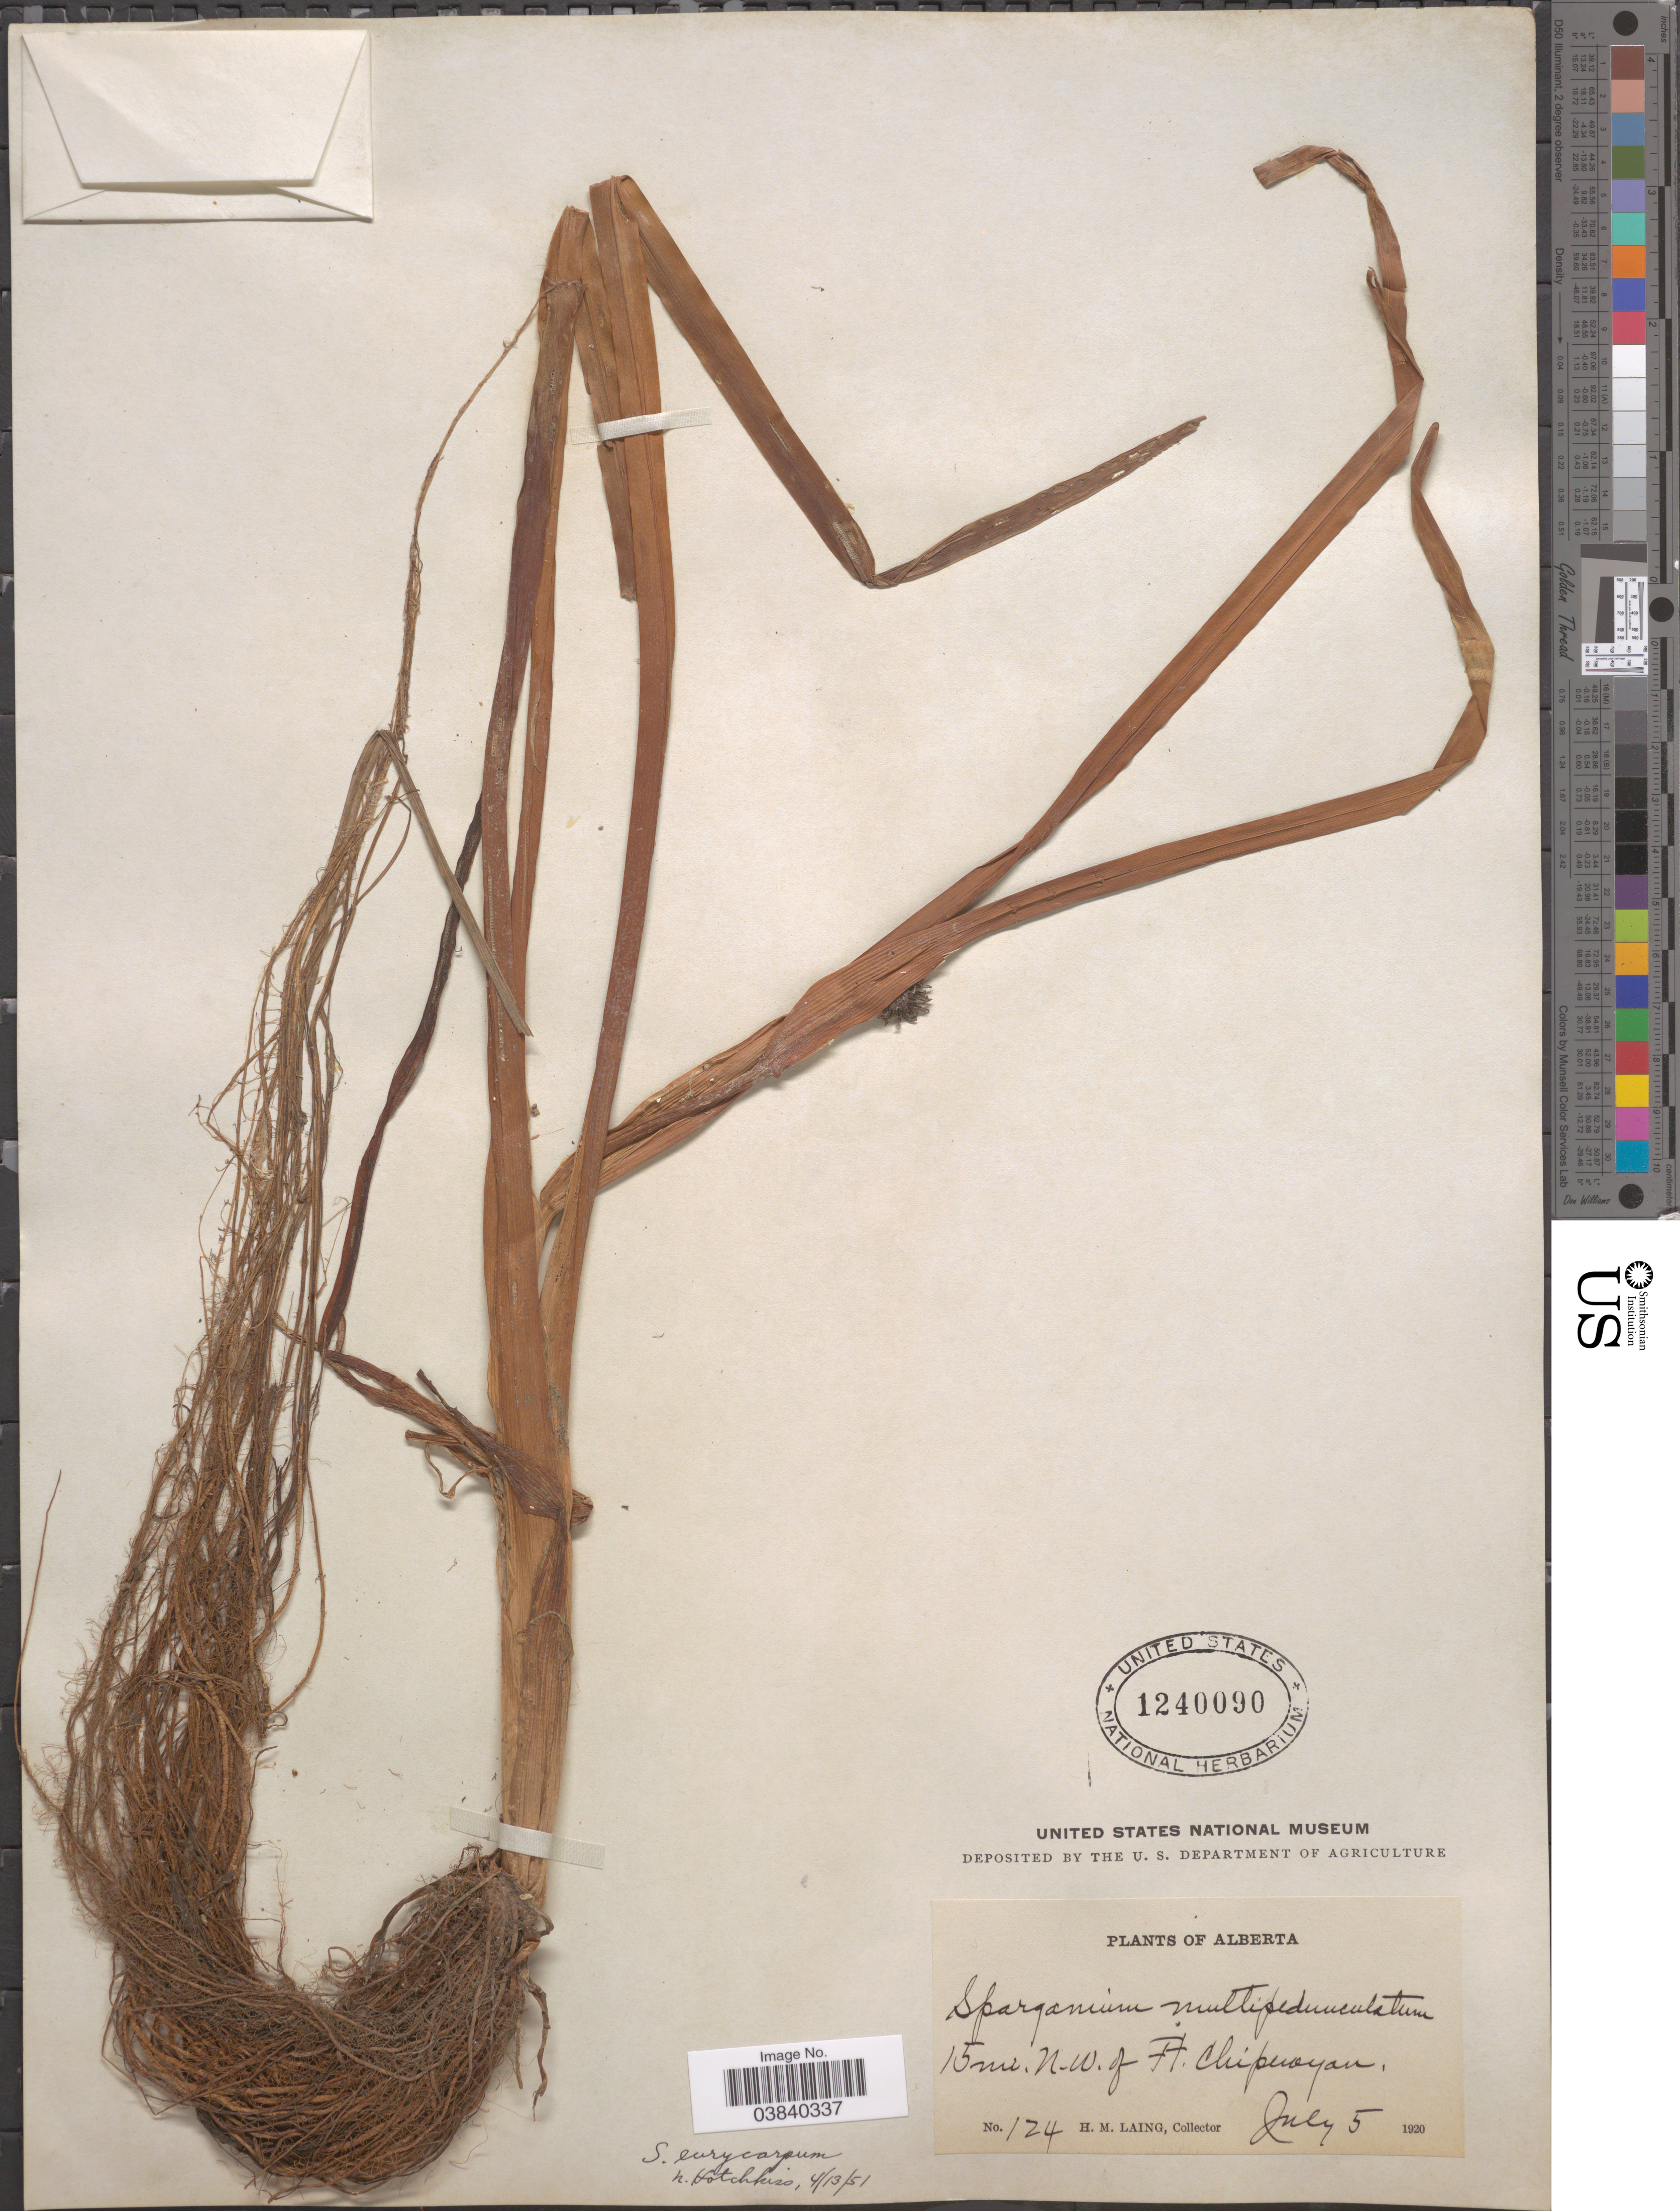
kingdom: Plantae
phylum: Tracheophyta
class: Liliopsida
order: Poales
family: Typhaceae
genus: Sparganium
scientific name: Sparganium eurycarpum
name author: Engelm.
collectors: H. Laing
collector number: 124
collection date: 1920-07-05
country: Canada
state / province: Alberta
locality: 15 mi. N.W. of Ft. Chipewyan.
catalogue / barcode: US 1240090